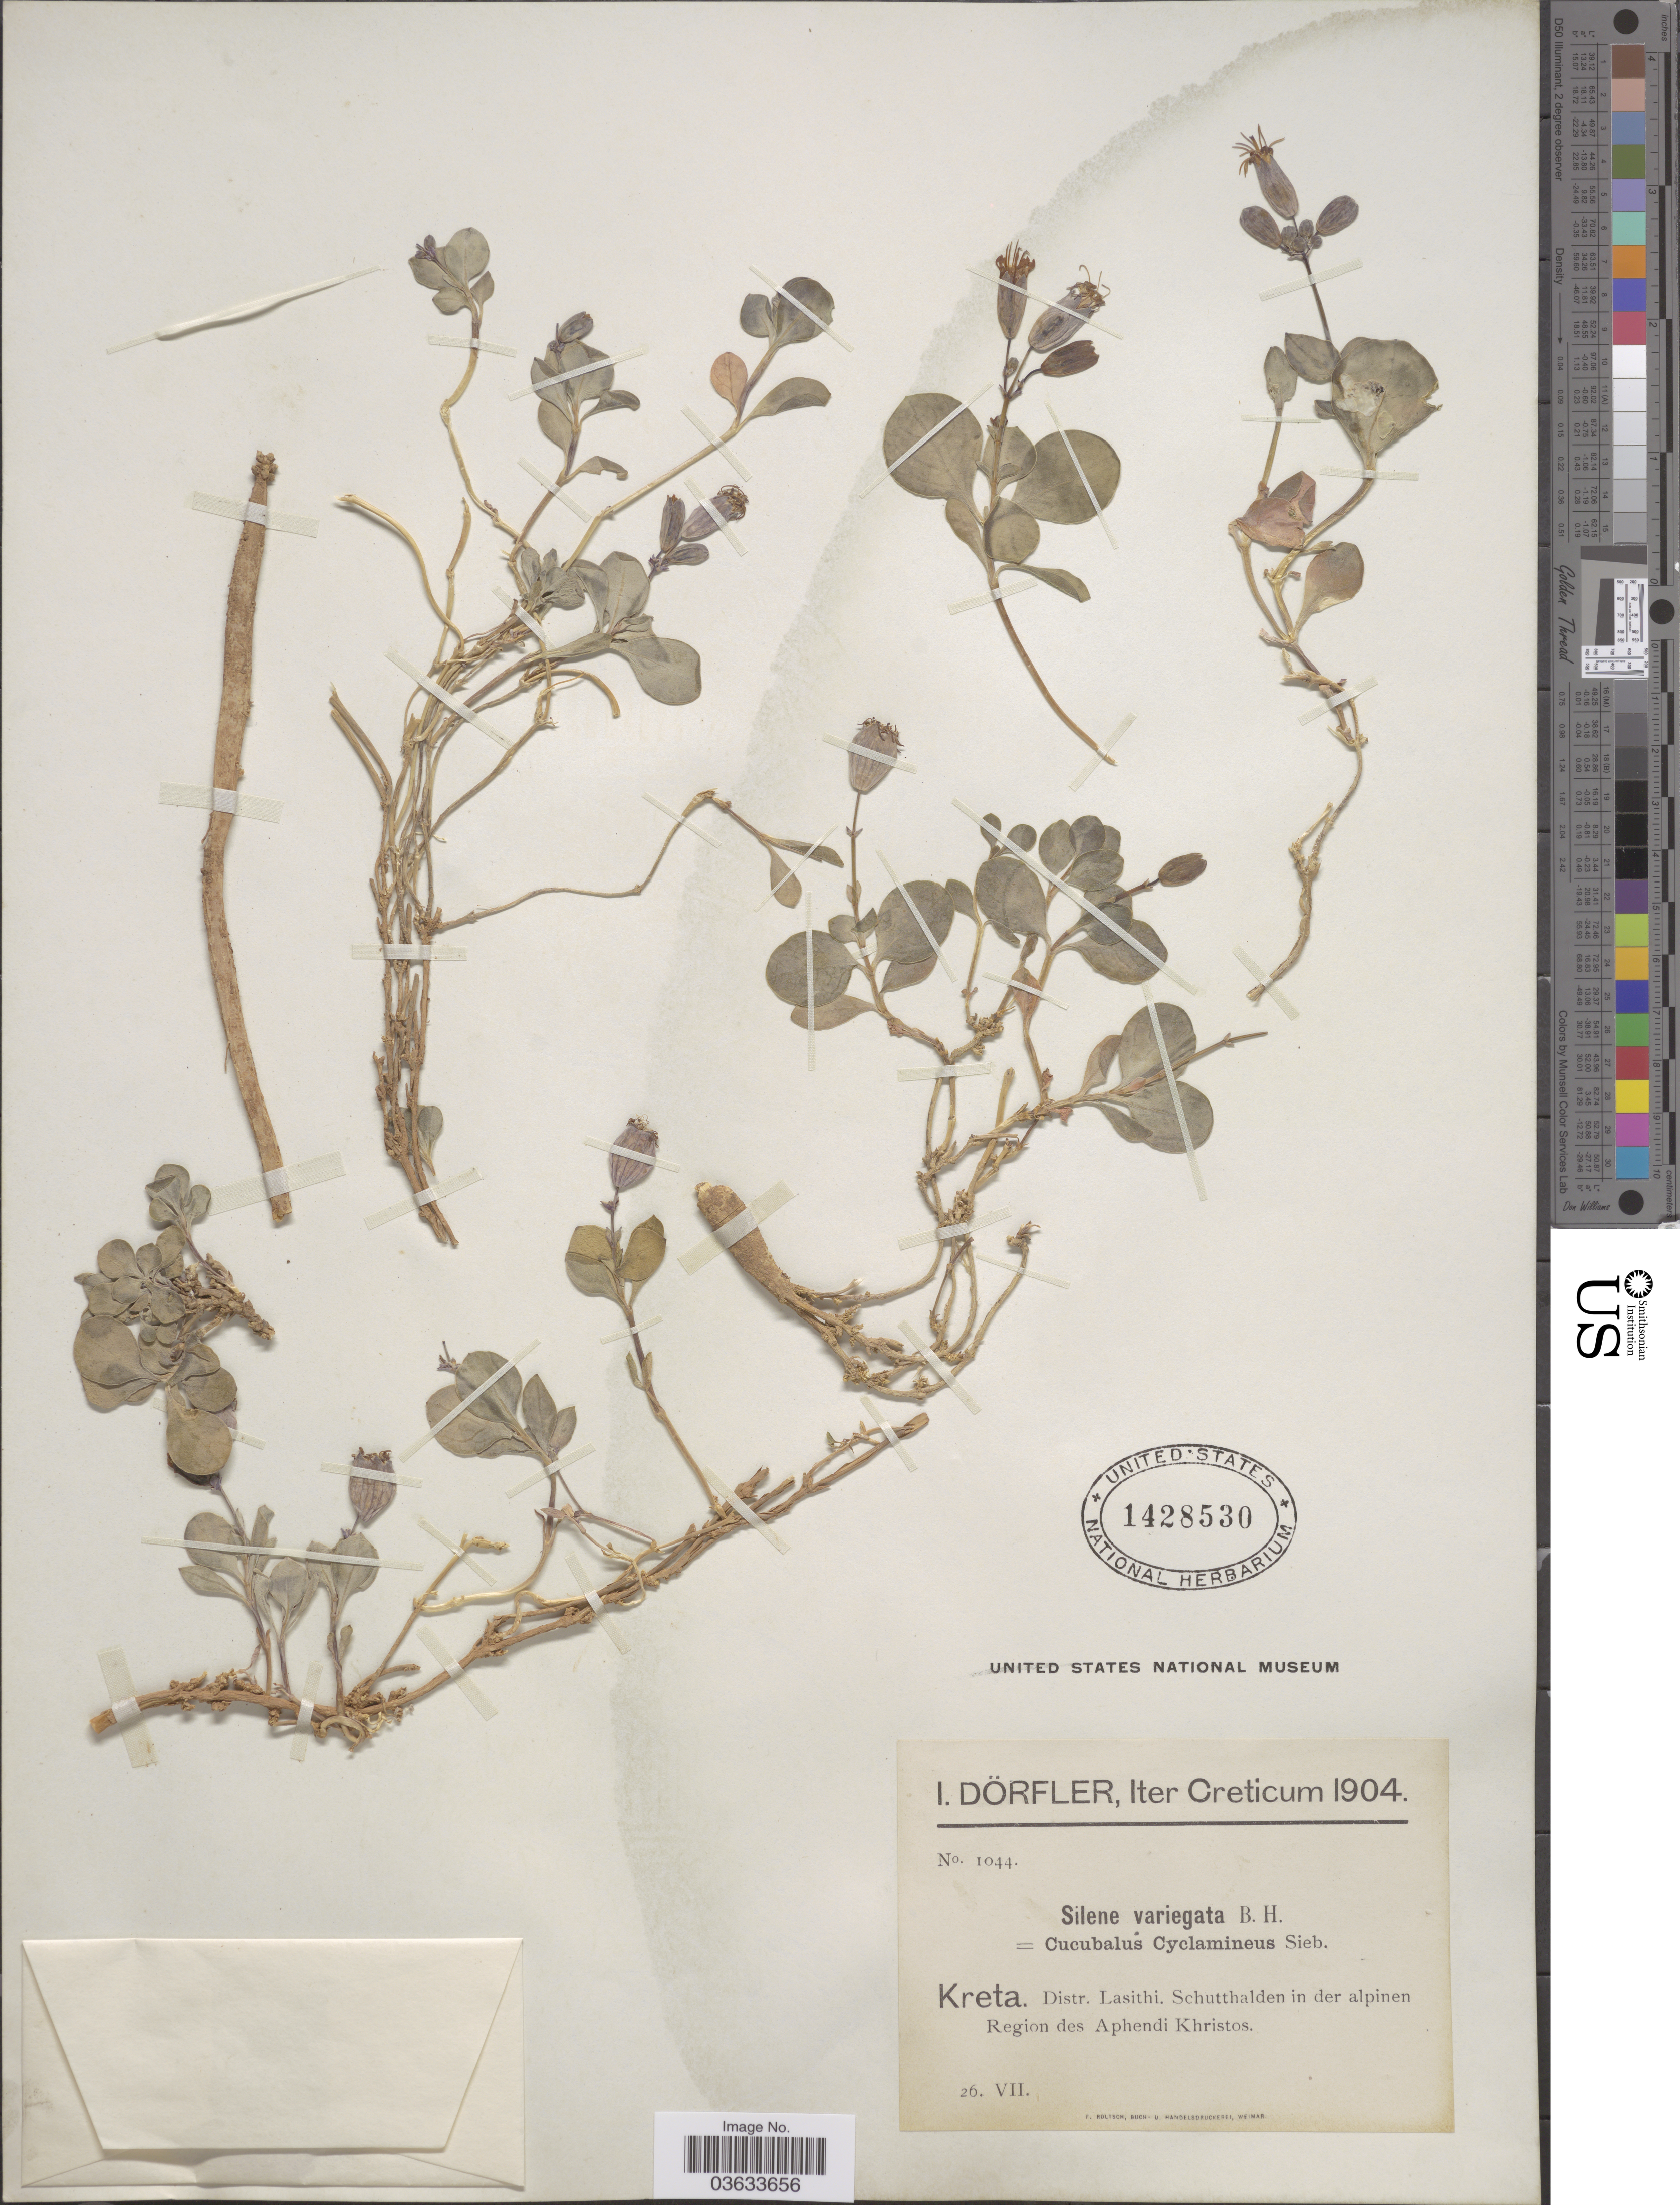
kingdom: Plantae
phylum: Tracheophyta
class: Magnoliopsida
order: Caryophyllales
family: Caryophyllaceae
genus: Silene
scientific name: Silene variegata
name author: (Desf.) Boiss. & Heldr.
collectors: I. Dörfler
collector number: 1044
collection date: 1904-07-26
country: Greece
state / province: Crete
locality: Iter Creticum. Kreta. Distr. Lasithi. Schutthalden in der alpinen Region des Aphendi Khristos.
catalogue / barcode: US 1428530